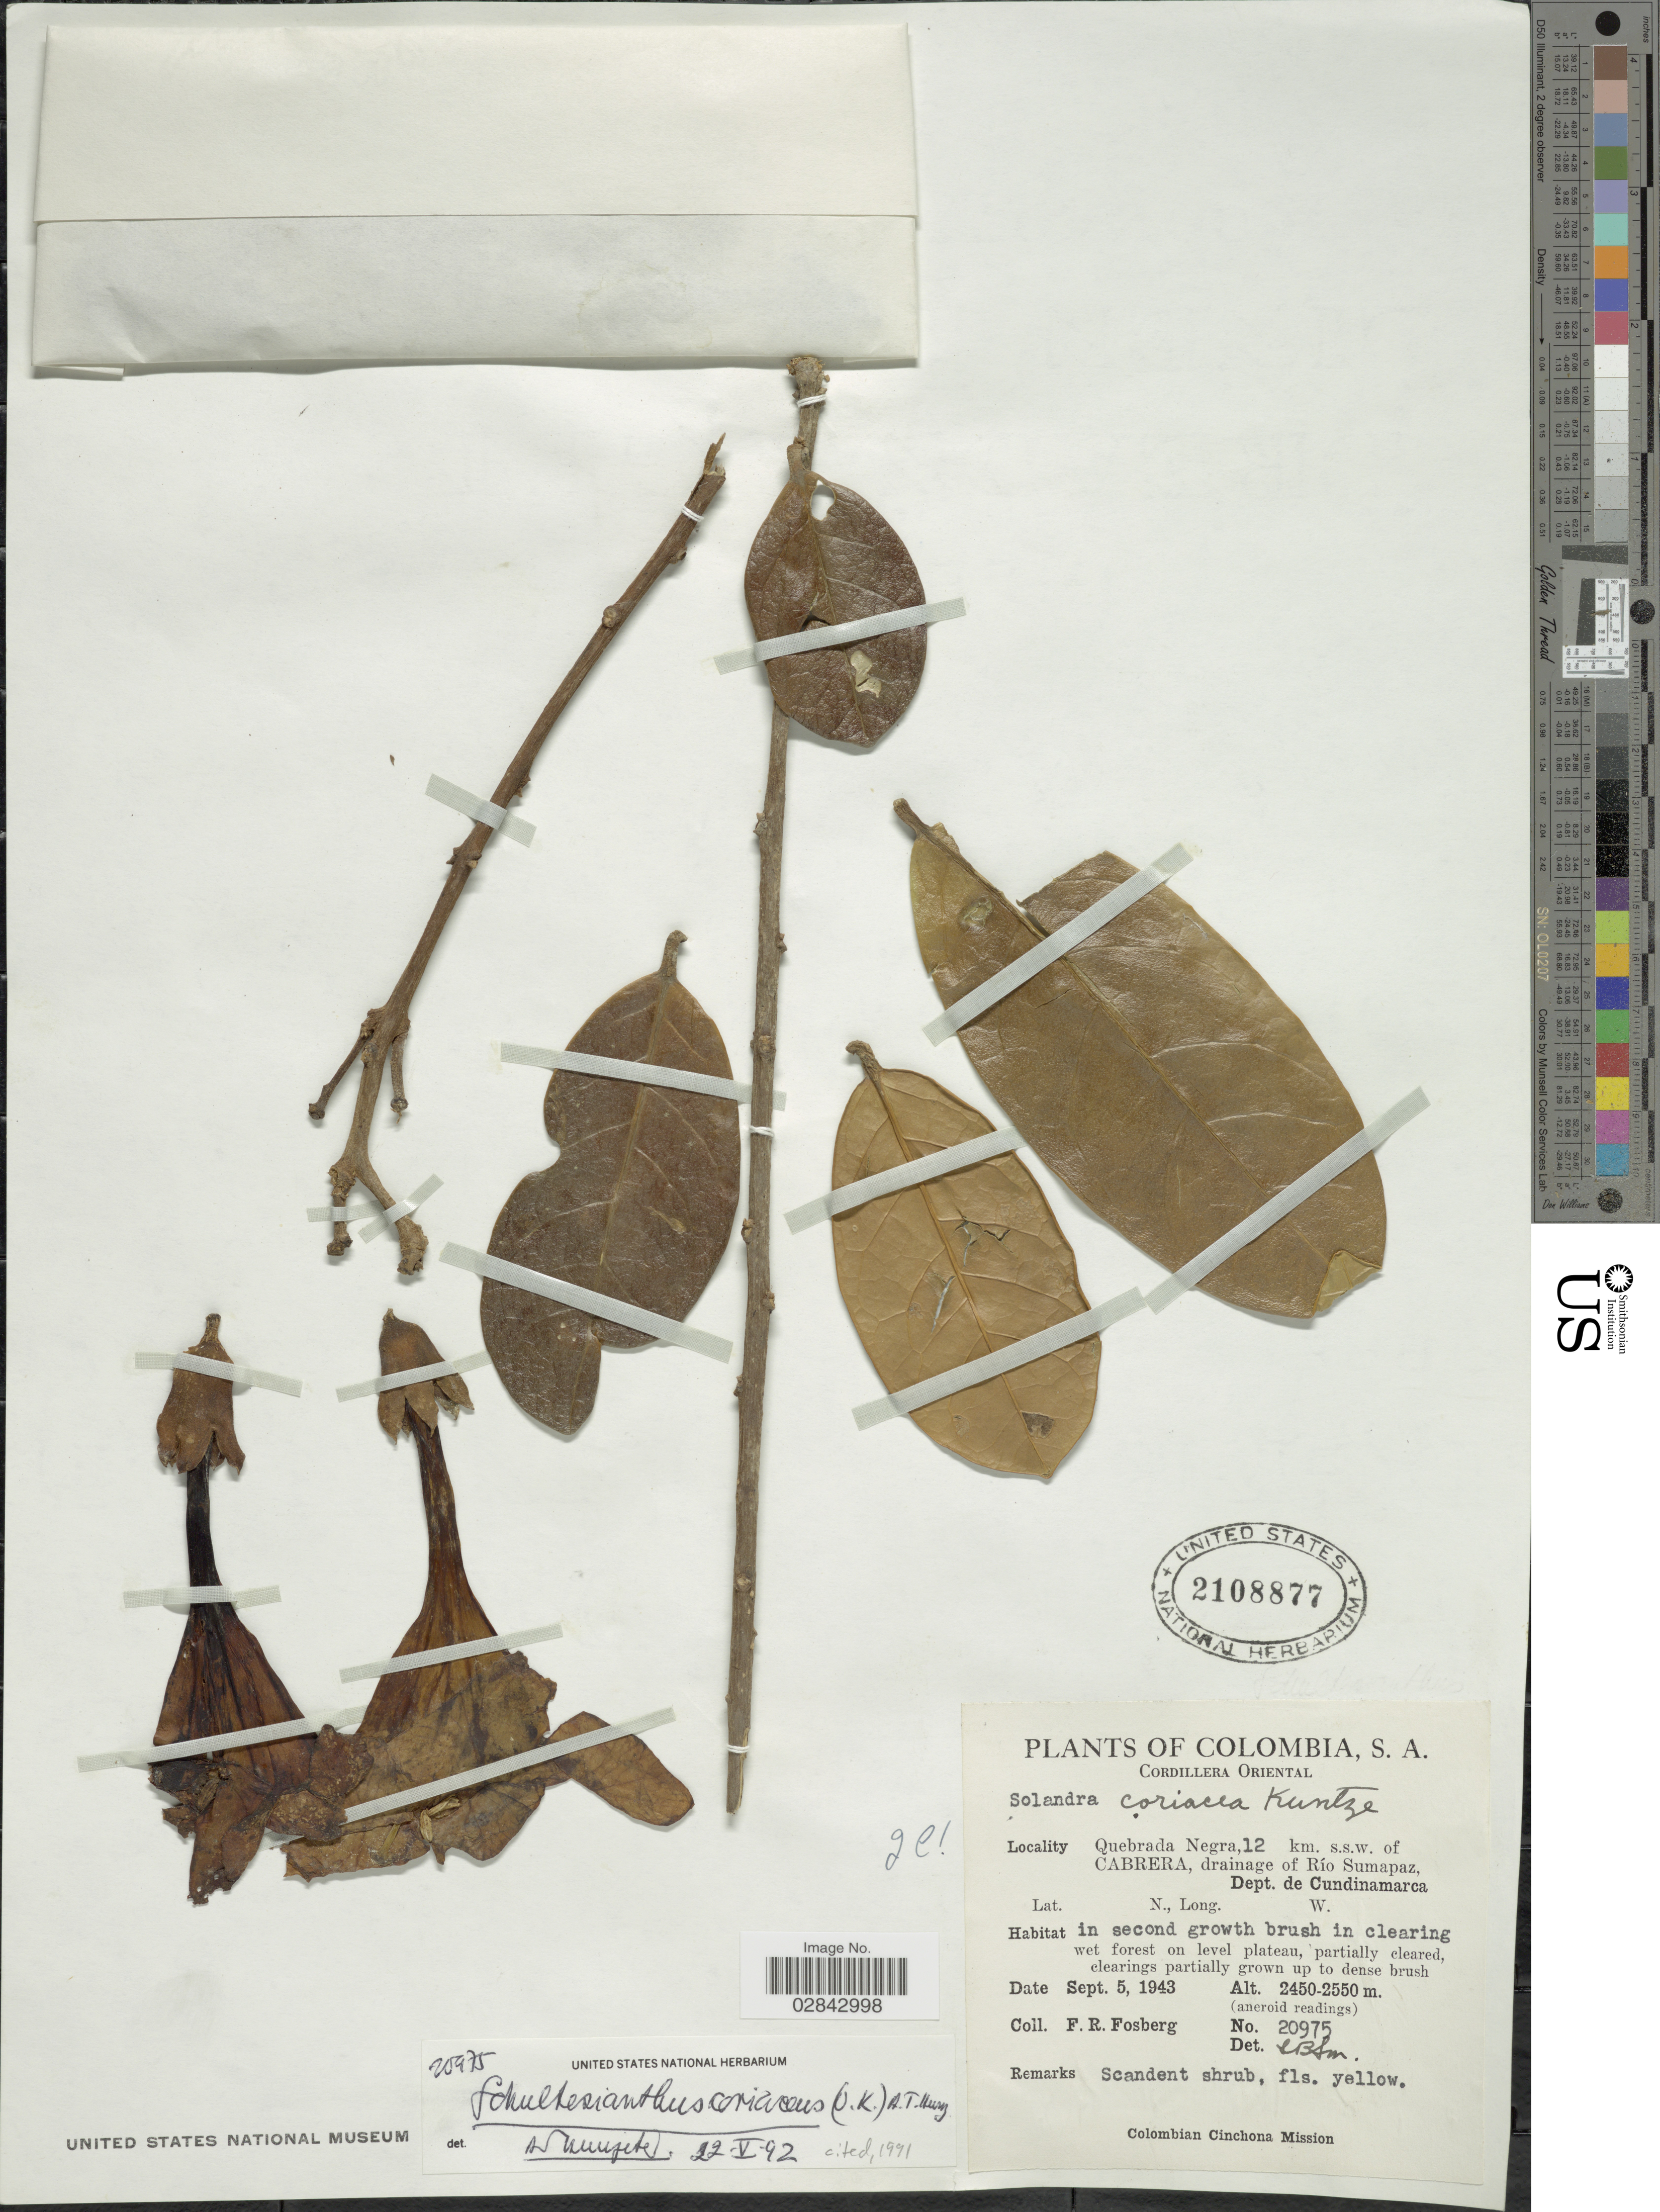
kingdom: Plantae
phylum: Tracheophyta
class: Magnoliopsida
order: Solanales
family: Solanaceae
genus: Schultesianthus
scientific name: Schultesianthus coriaceus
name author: (Kuntze) Hunz.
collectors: F. R. Fosberg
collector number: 20975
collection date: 1943-09-05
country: Colombia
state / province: Cundinamarca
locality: Cordillera Oriental. Quebrada Negra, 12 km. s.s.w. of Cabrera, drainage of Río Sumapaz, Dept. de Cundinamarca.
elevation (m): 2450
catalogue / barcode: US 2108877